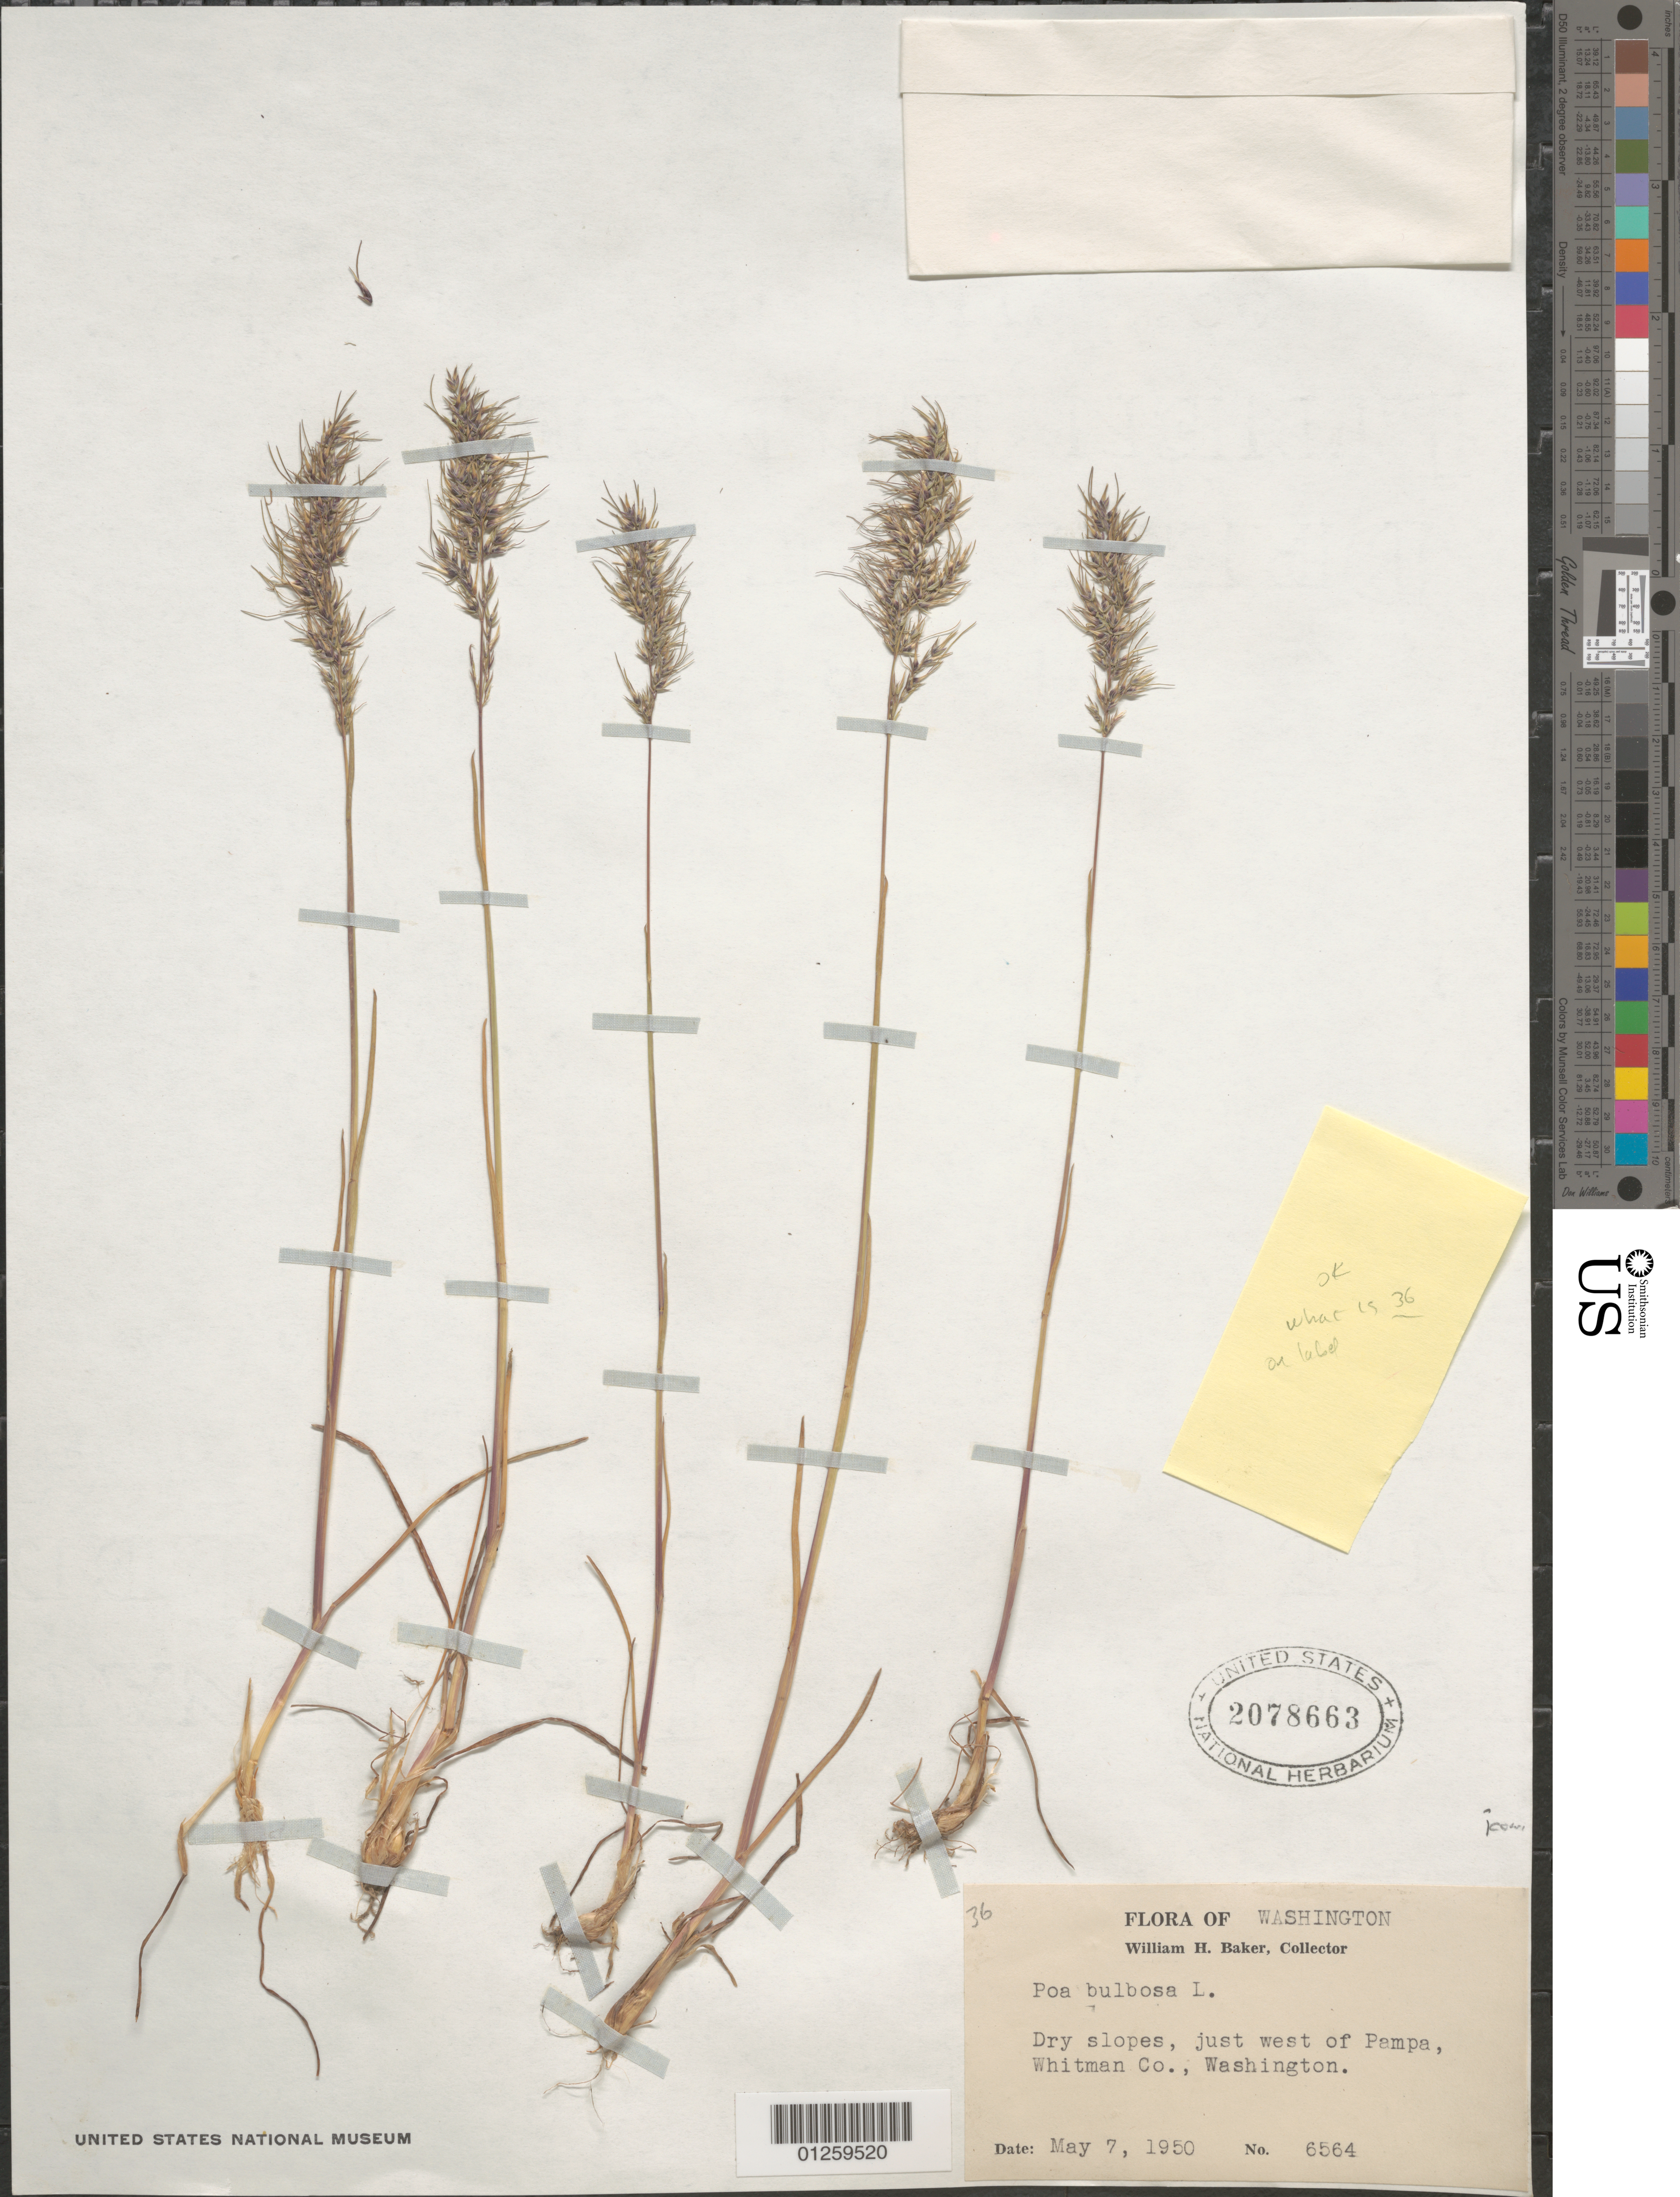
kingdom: Plantae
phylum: Tracheophyta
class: Liliopsida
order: Poales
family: Poaceae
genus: Poa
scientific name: Poa iconia var. iconia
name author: Azn.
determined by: Soreng, Robert J., Research Associate (BOT), Smithsonian Institution - National Museum of Natural History (UNITED STATES)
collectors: W. H. Baker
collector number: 6564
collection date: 1950-05-07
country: United States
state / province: Washington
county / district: Whitman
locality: Dry slopes, just west of Pampa.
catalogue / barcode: US 2078663